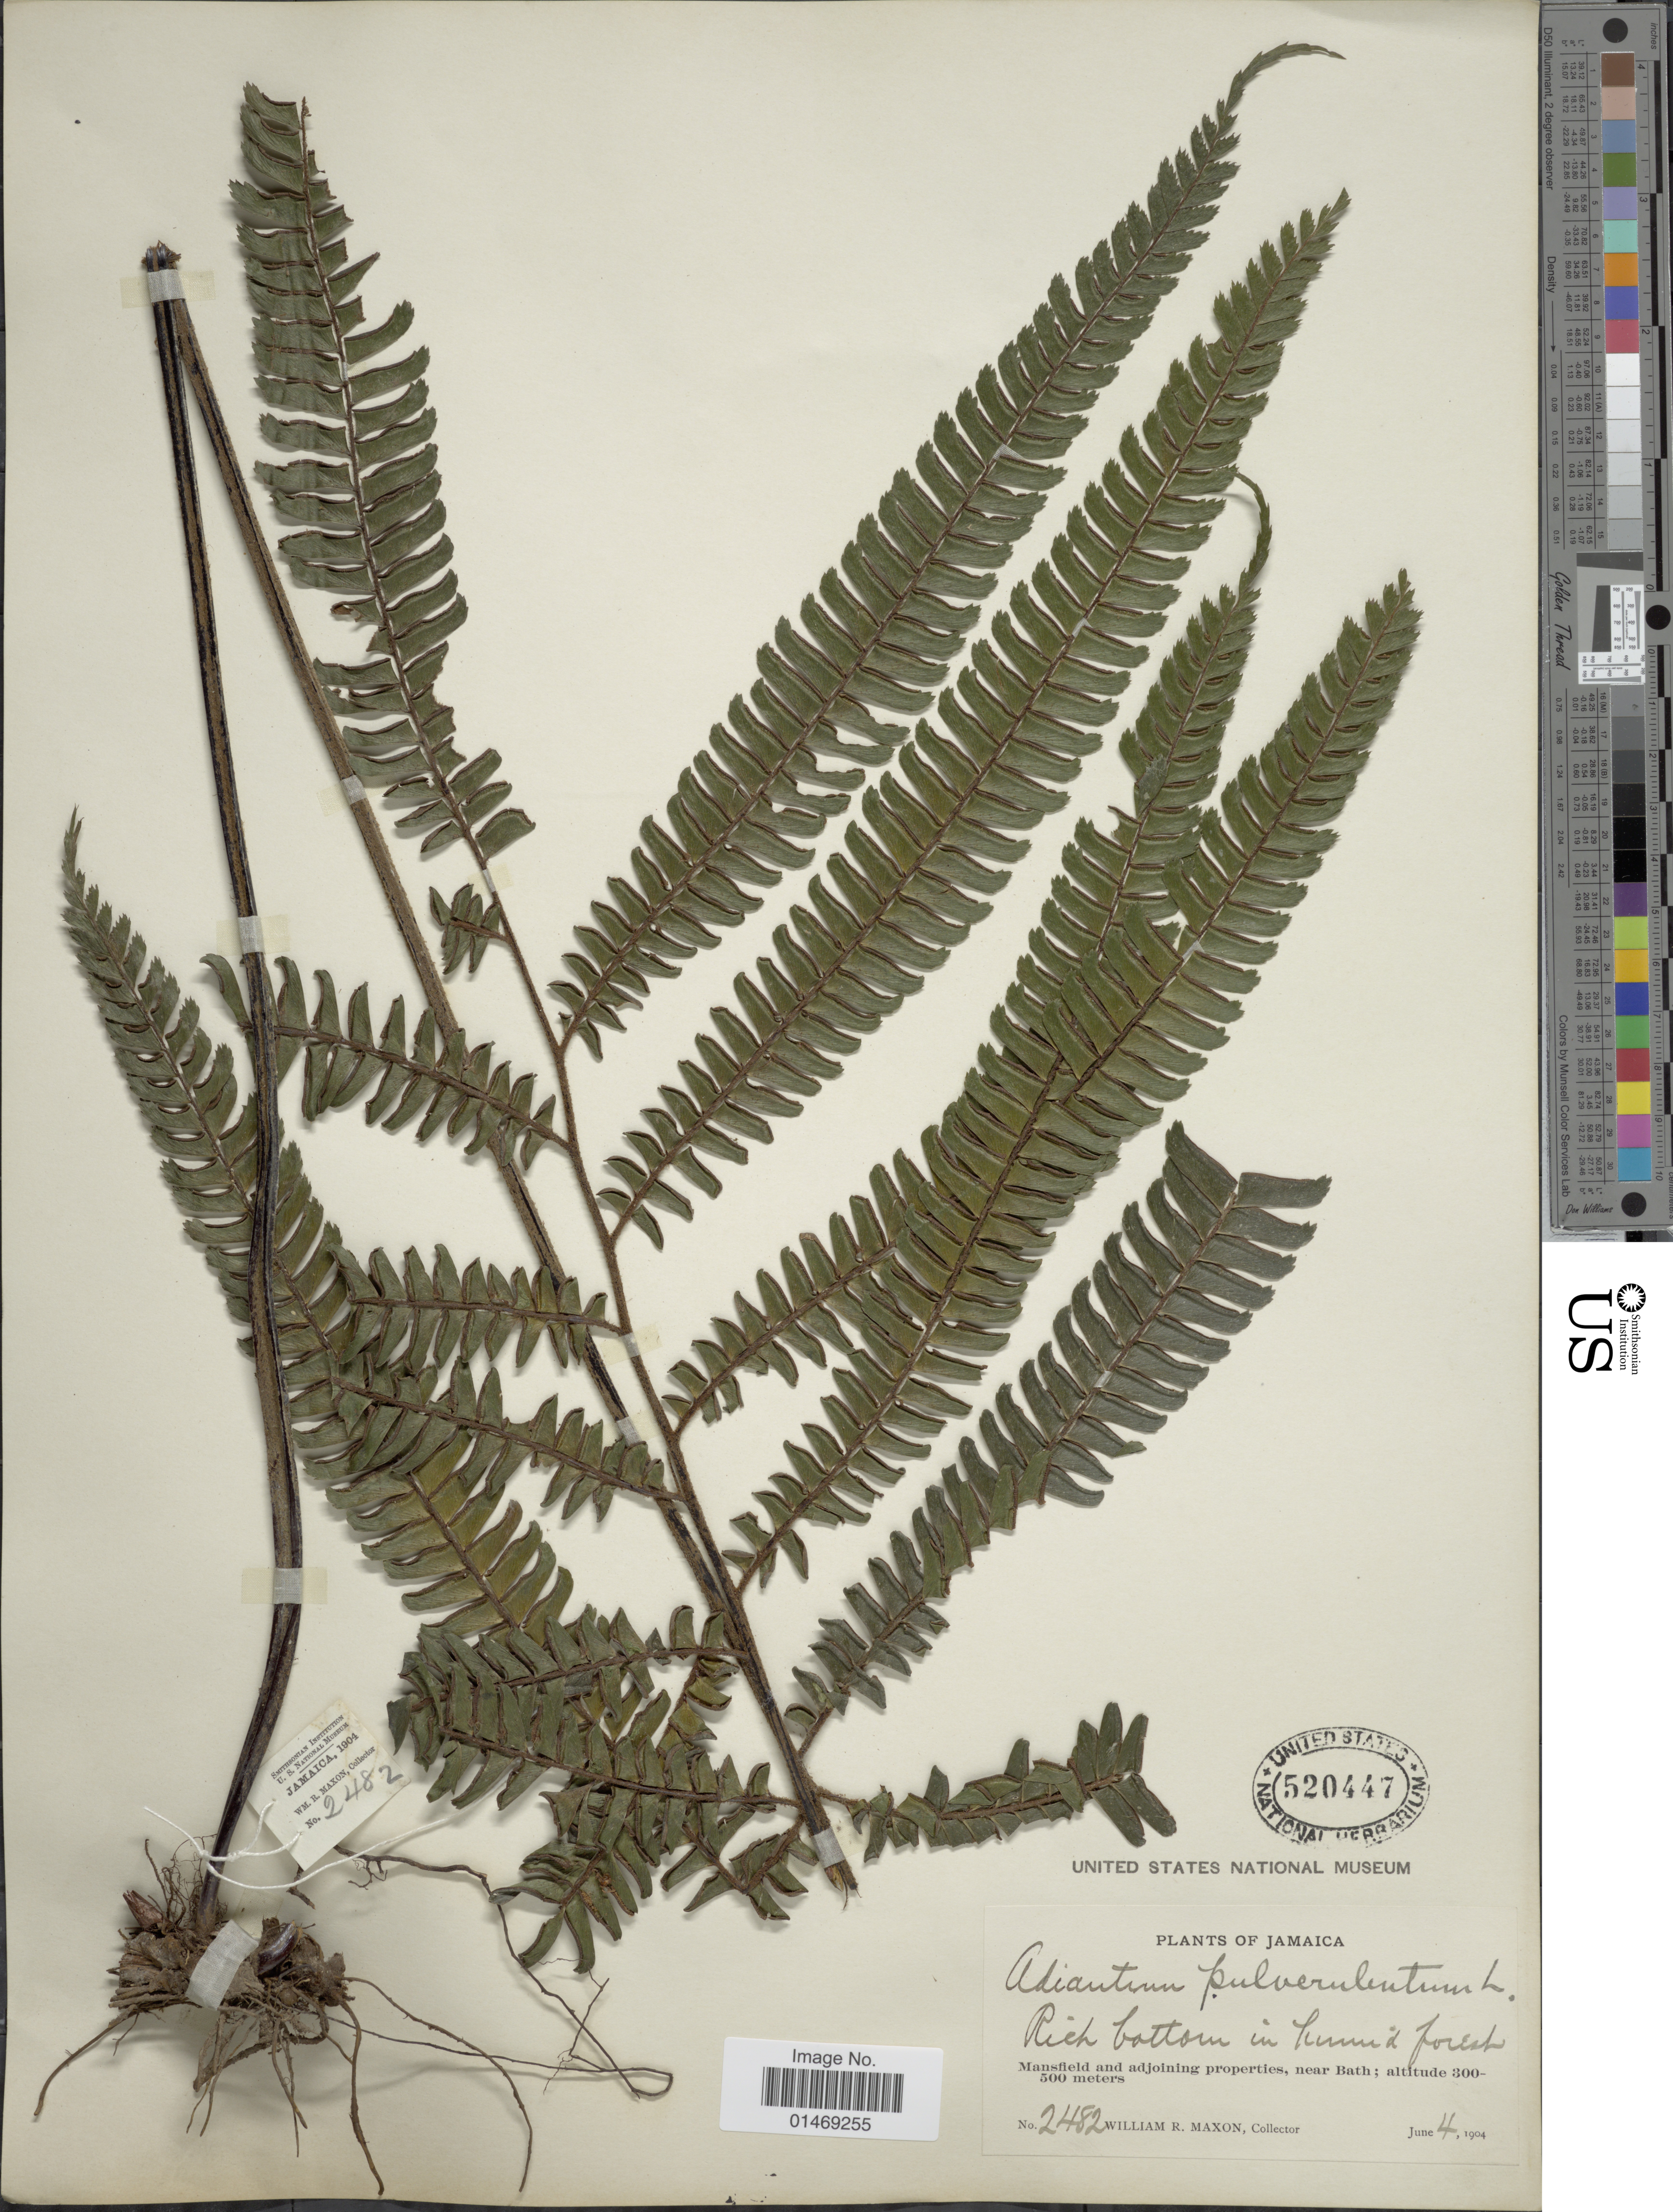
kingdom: Plantae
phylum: Tracheophyta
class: Polypodiopsida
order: Polypodiales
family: Pteridaceae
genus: Adiantum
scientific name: Adiantum pulverulentum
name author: L.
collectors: W. R. Maxon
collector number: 2482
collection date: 1904-06-04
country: Jamaica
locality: Mansfield and adjoining properties, near Bath. Rich bottom in humid forest.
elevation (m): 300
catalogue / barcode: US 520447